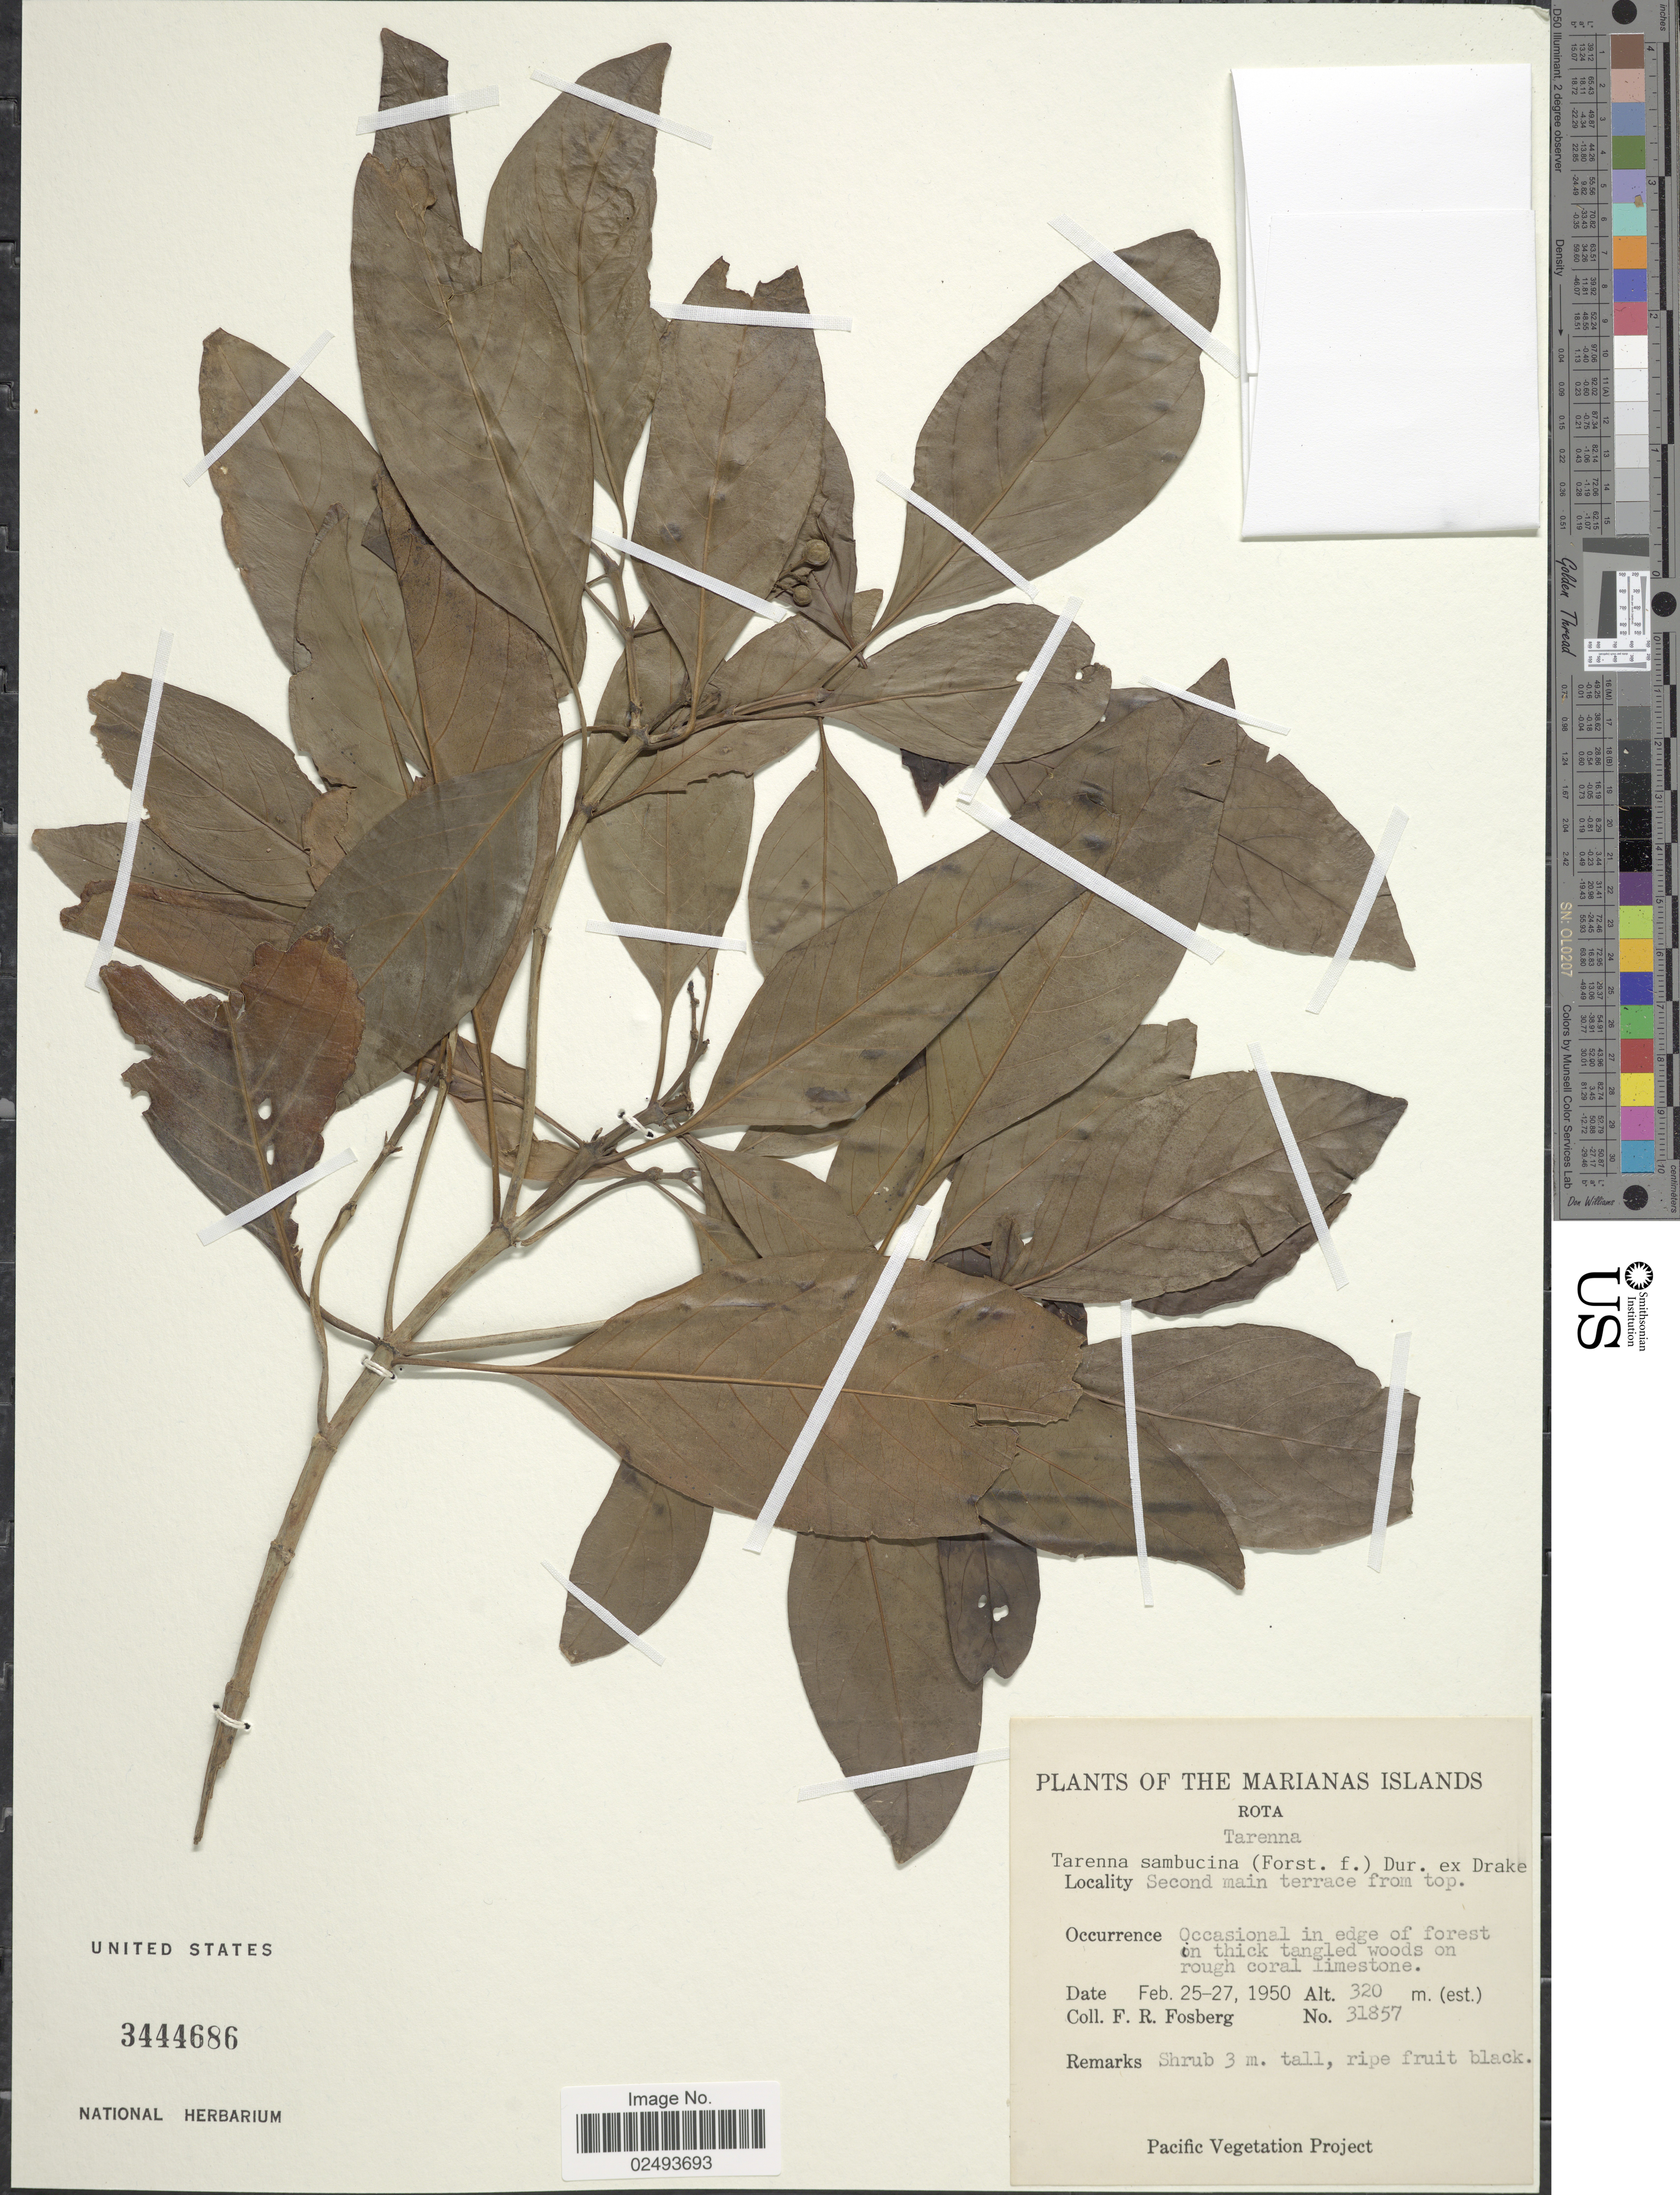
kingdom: Plantae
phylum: Tracheophyta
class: Magnoliopsida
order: Gentianales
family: Rubiaceae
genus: Tarenna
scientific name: Tarenna sambucina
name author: (G. Forst.) Drake ex Durand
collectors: F. R. Fosberg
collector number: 31857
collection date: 1950-02-25/1950-02-27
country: Northern Mariana Islands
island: Rota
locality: Rota, Tarenna, Occasional in edge of forest in thick tangled woods on rough coral limestone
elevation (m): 320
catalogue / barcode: US 3444686